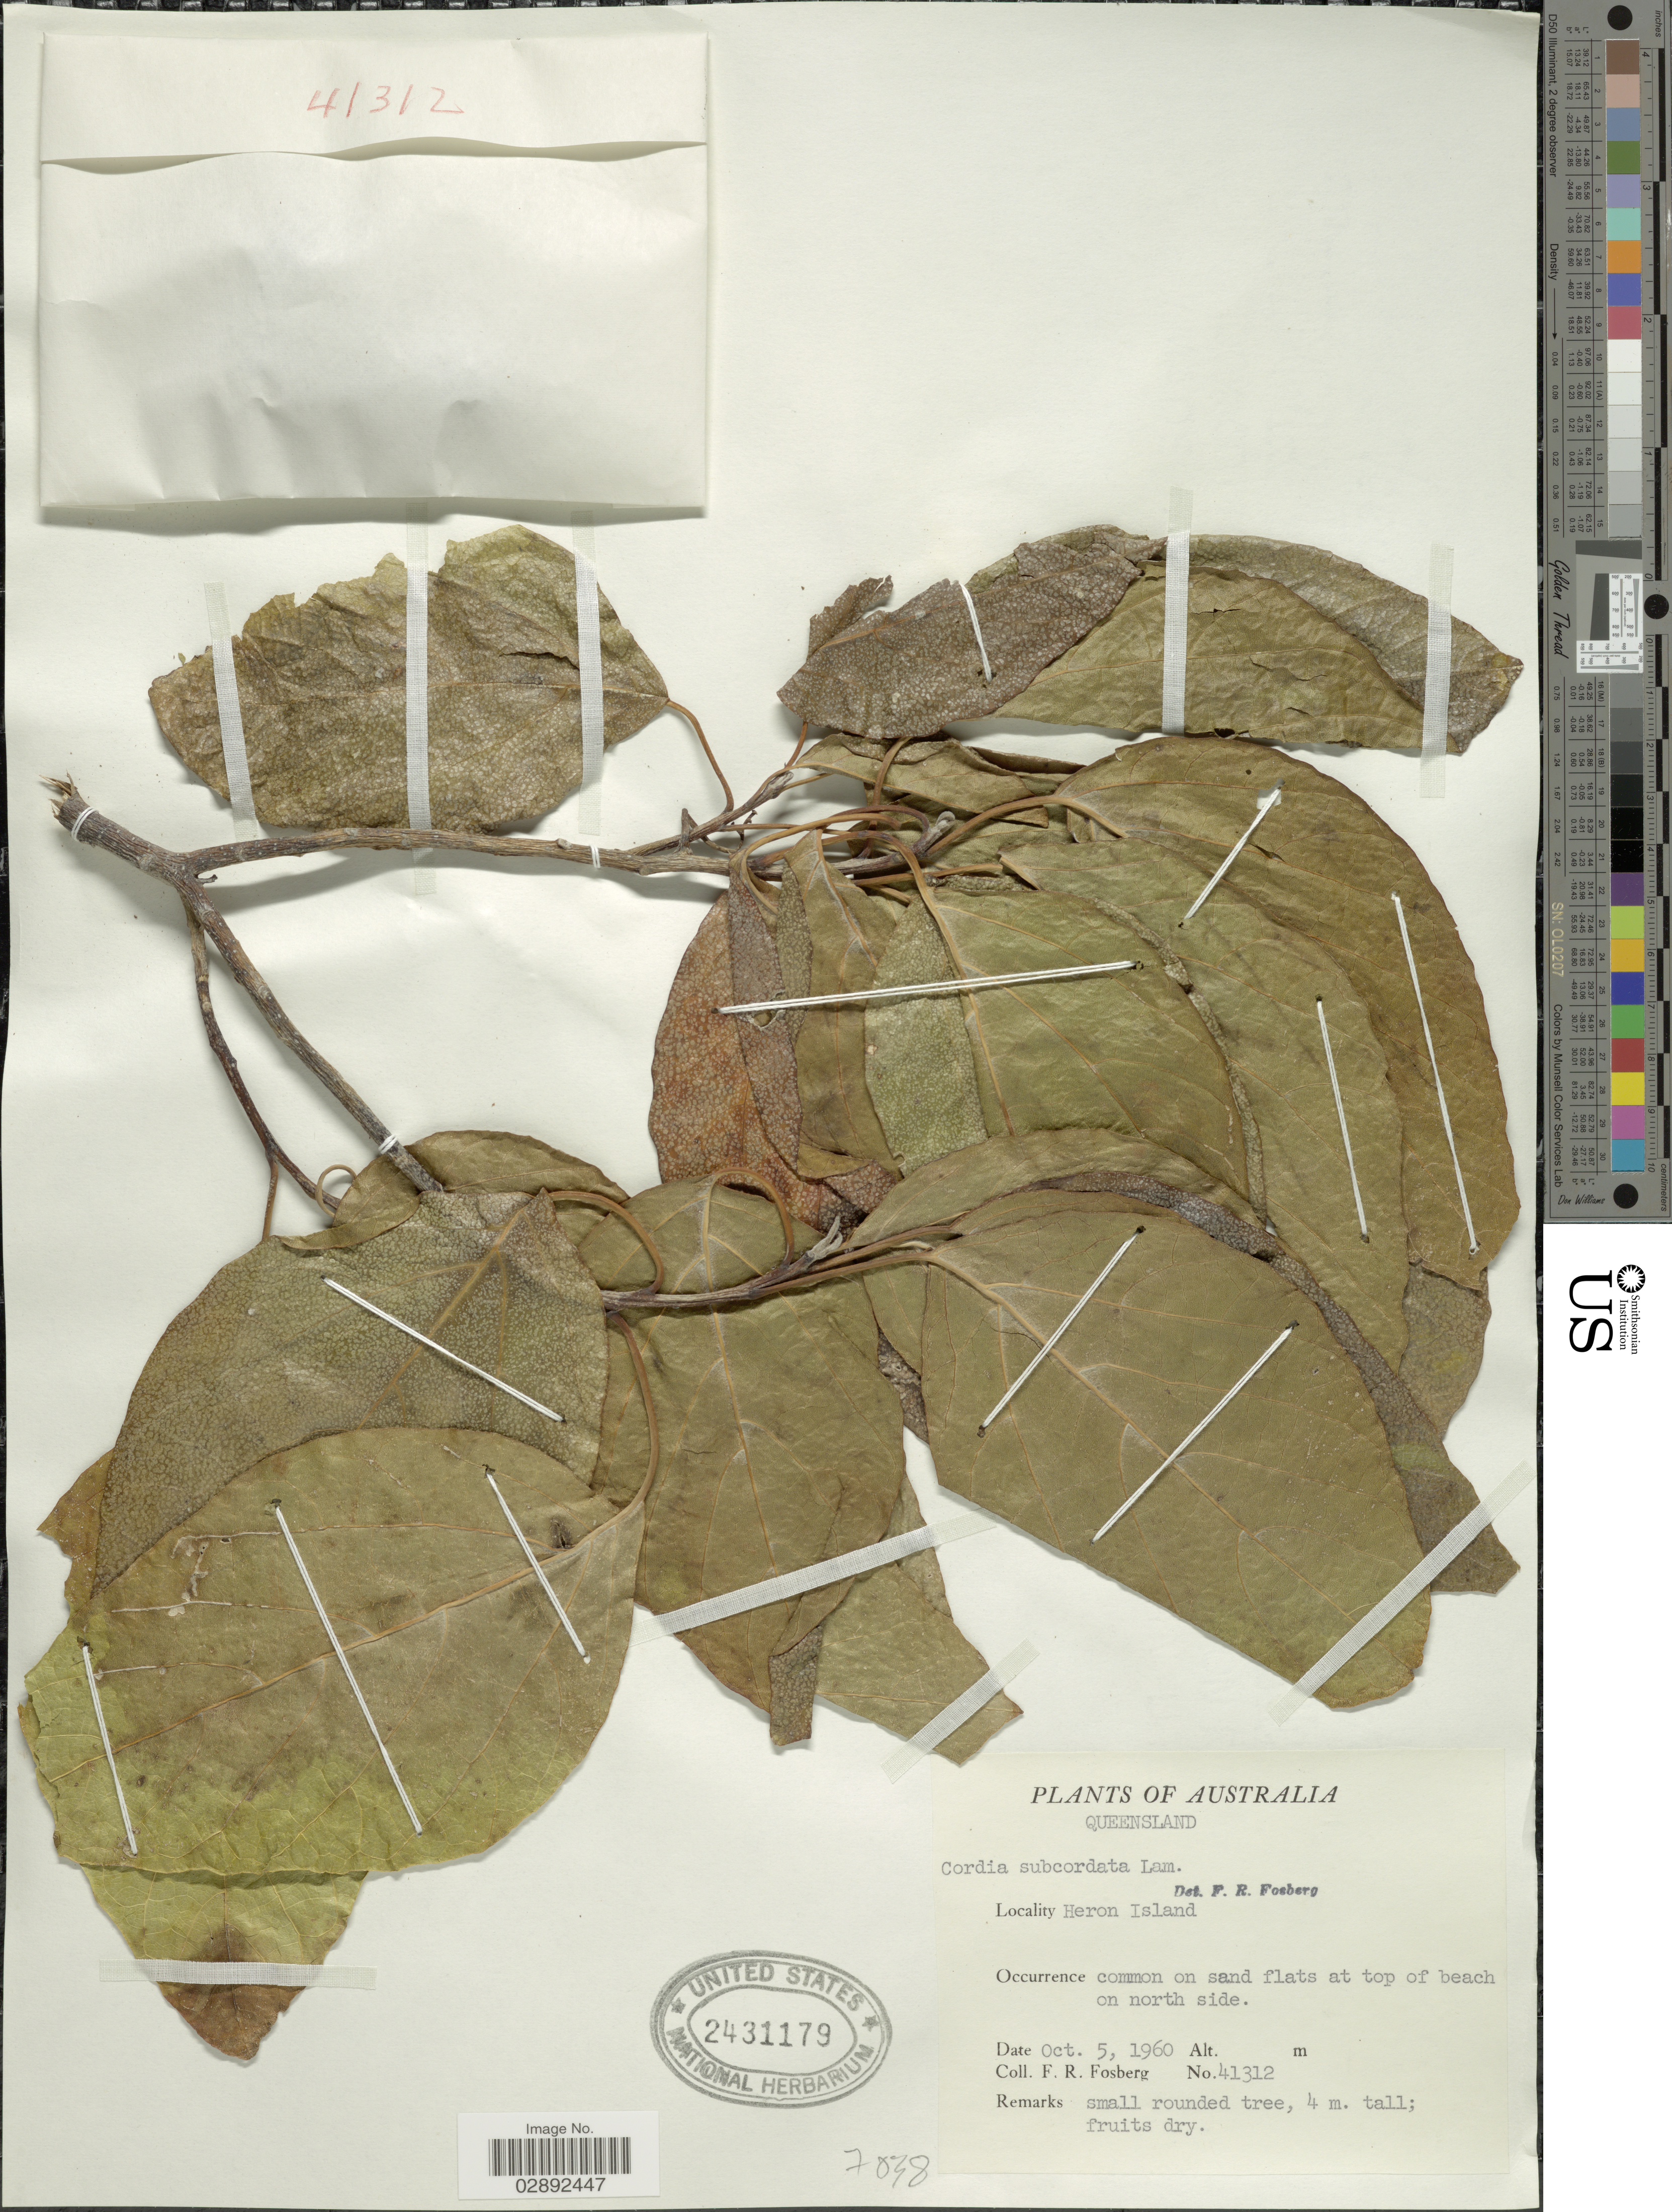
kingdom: Plantae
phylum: Tracheophyta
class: Magnoliopsida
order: Boraginales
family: Cordiaceae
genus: Cordia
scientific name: Cordia subcordata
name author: Lam.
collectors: F. R. Fosberg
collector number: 41312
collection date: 1960-10-05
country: Australia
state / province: Queensland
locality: Heron Island. At top of beach on north side.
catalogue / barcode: US 2431179